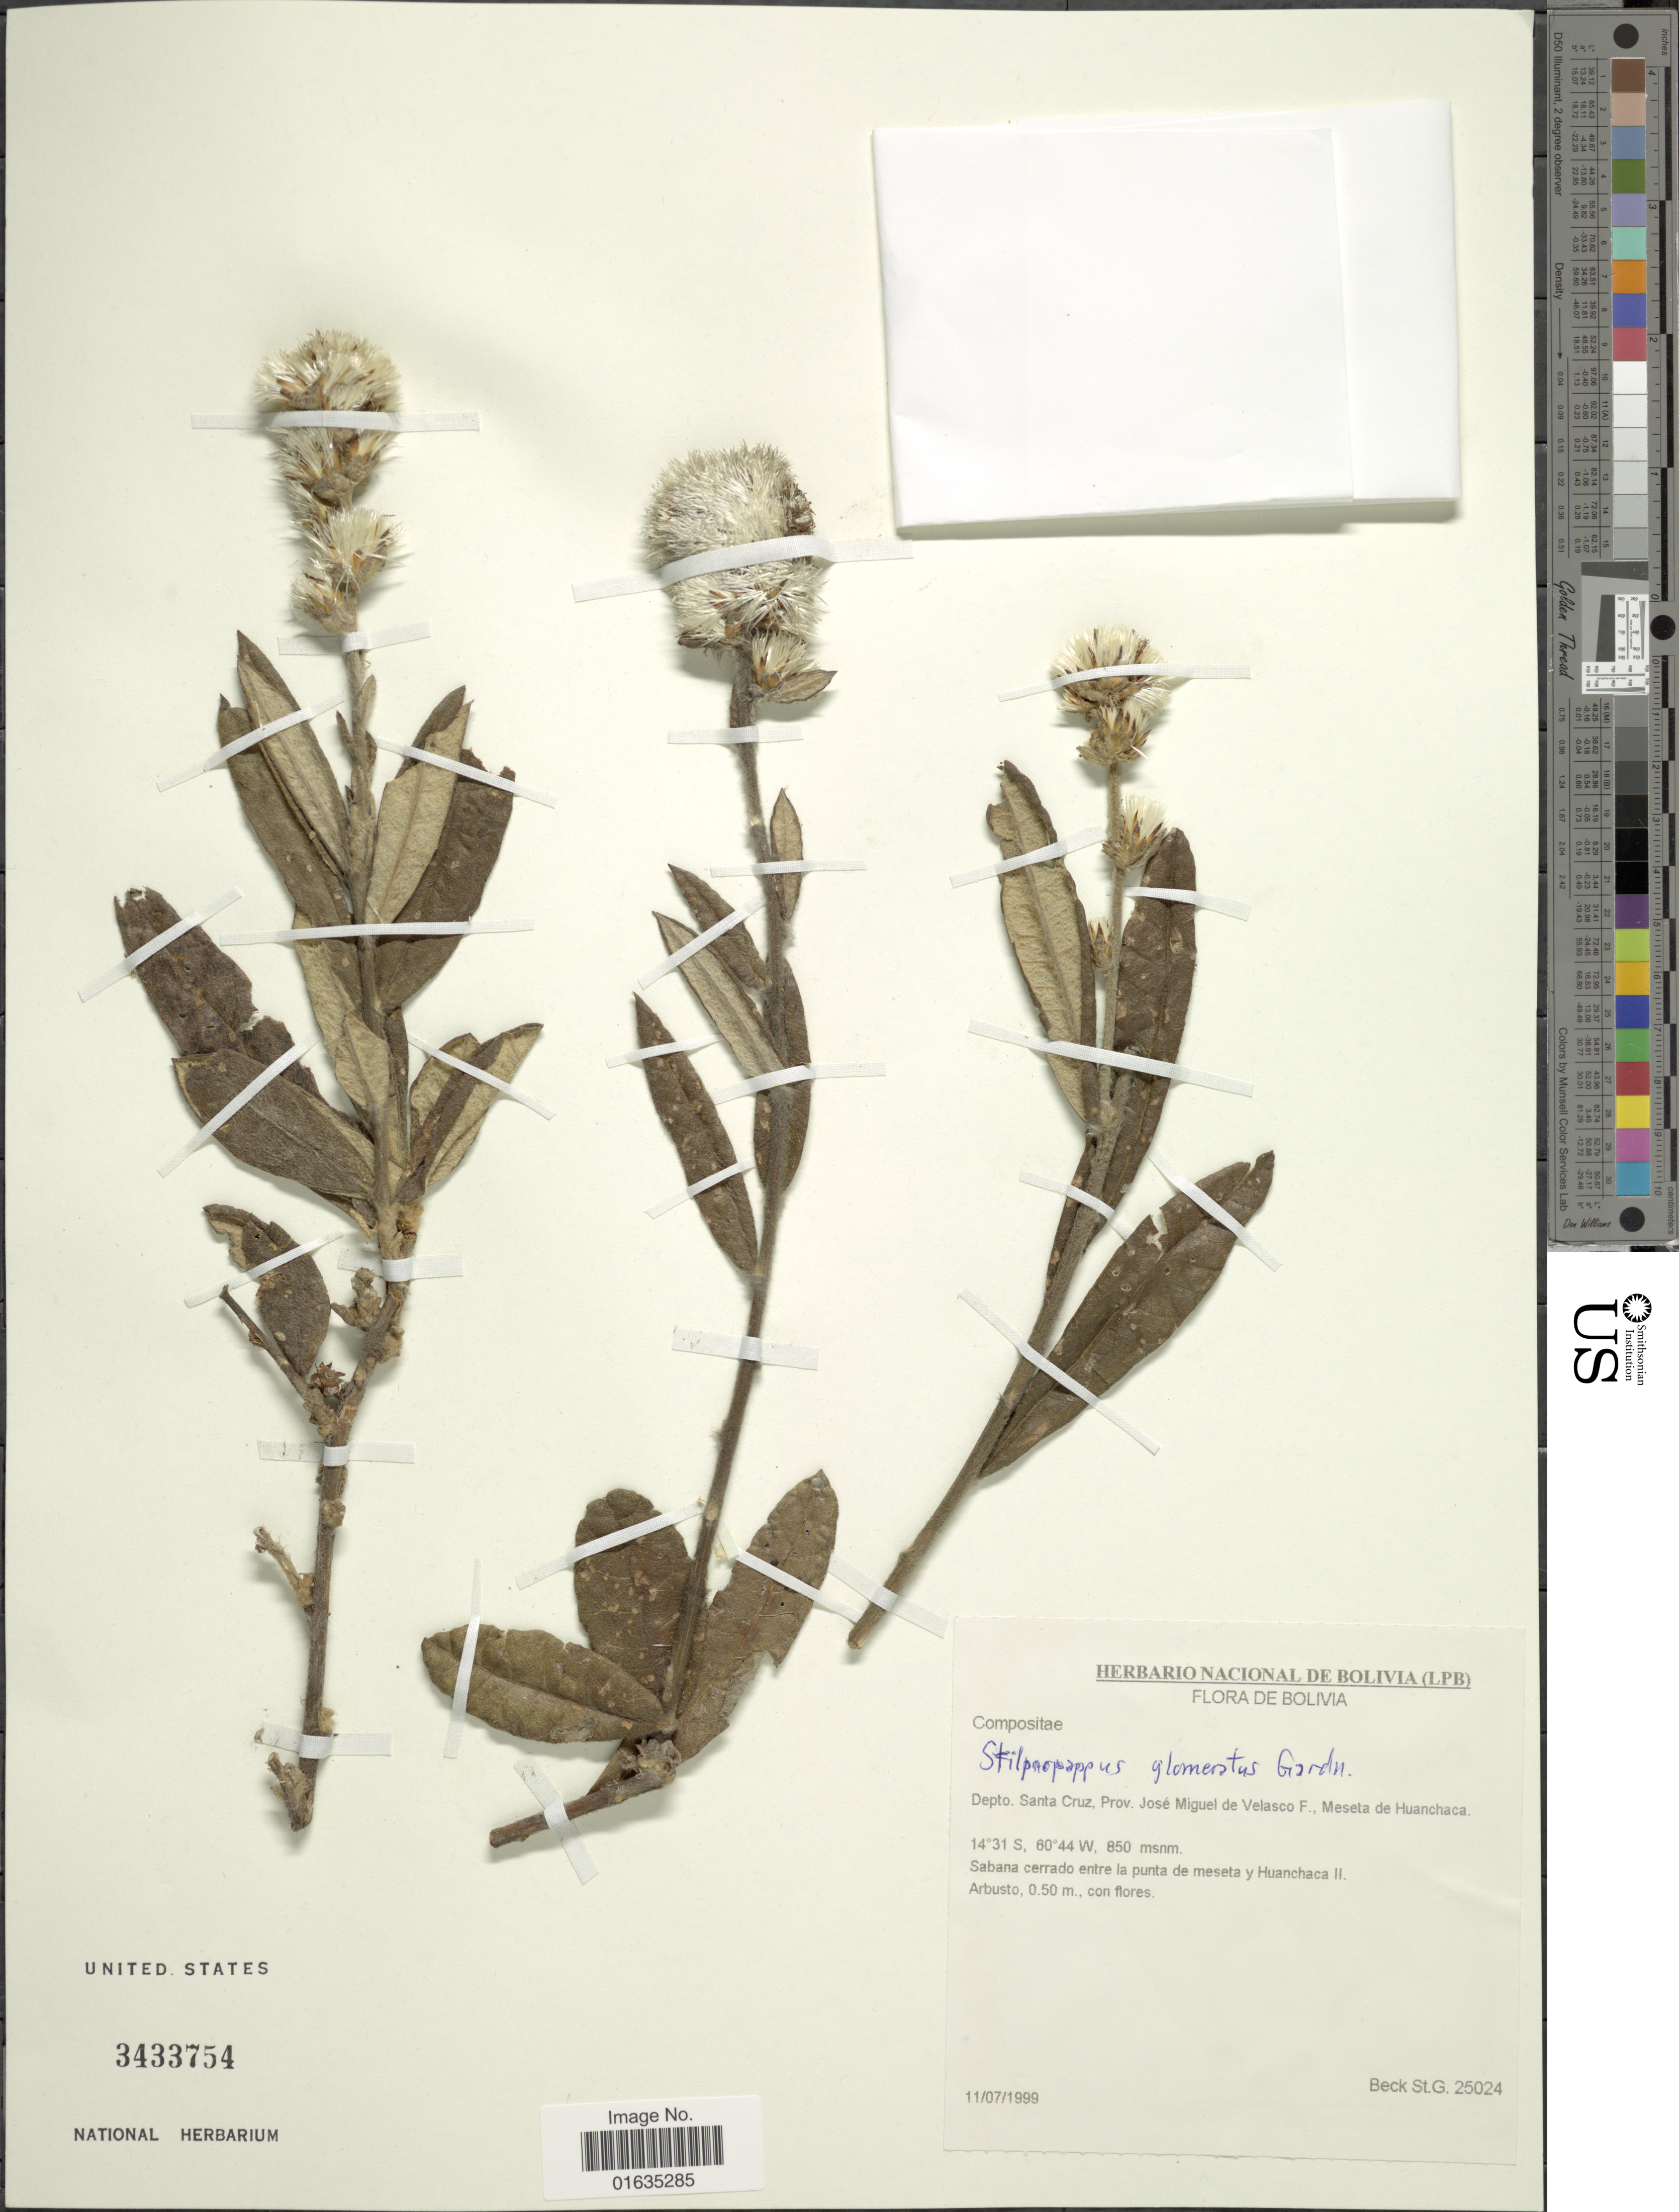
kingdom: Plantae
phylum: Tracheophyta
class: Magnoliopsida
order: Asterales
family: Asteraceae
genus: Stilpnopappus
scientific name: Stilpnopappus glomeratus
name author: Gardner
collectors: S. G. Beck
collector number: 25024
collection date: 1999-07-11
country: Bolivia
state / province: Santa Cruz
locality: Prov. Jose Miguel de Velasco F., Meseta de Huanchaca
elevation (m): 850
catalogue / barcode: US 3433754